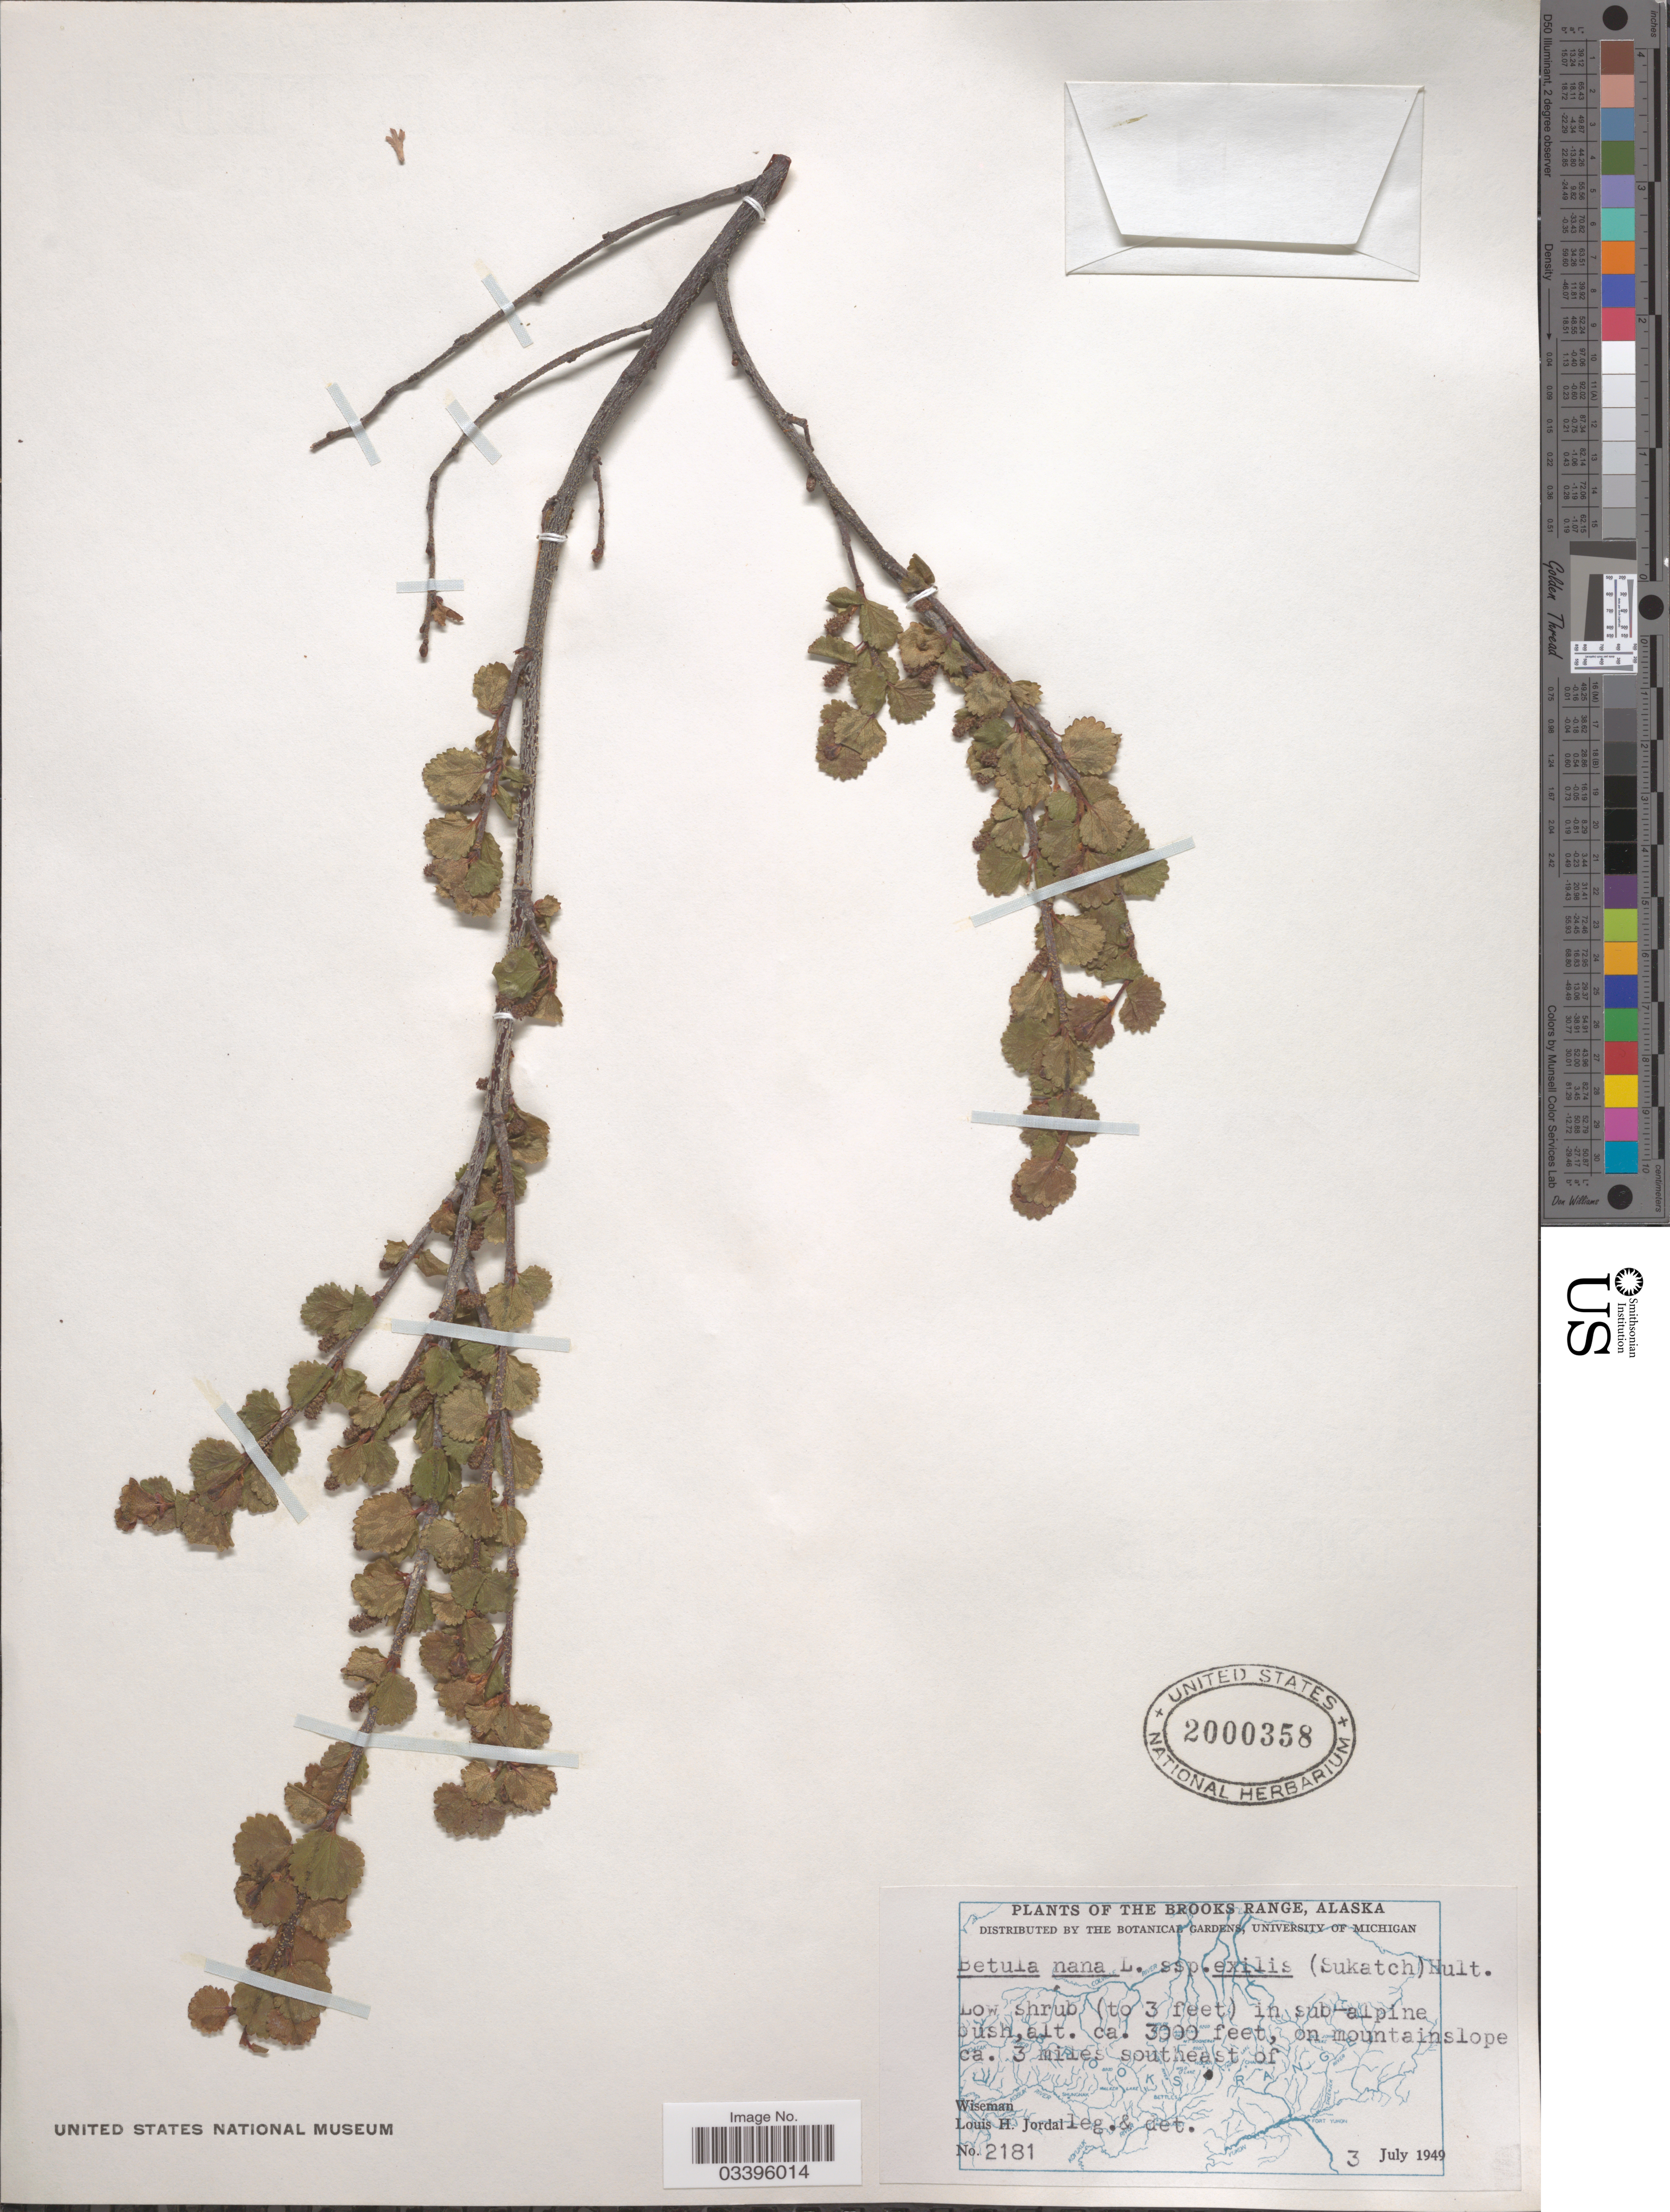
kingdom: Plantae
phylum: Tracheophyta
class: Magnoliopsida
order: Fagales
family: Betulaceae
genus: Betula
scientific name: Betula nana subsp. exilis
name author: L.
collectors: H. Jordal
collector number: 2181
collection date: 1949-07-03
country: United States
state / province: Alaska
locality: The Brooks Range. On mountainslope ca. 3 miles southeast of Wiseman [unsure placement].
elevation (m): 914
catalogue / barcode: US 2000358